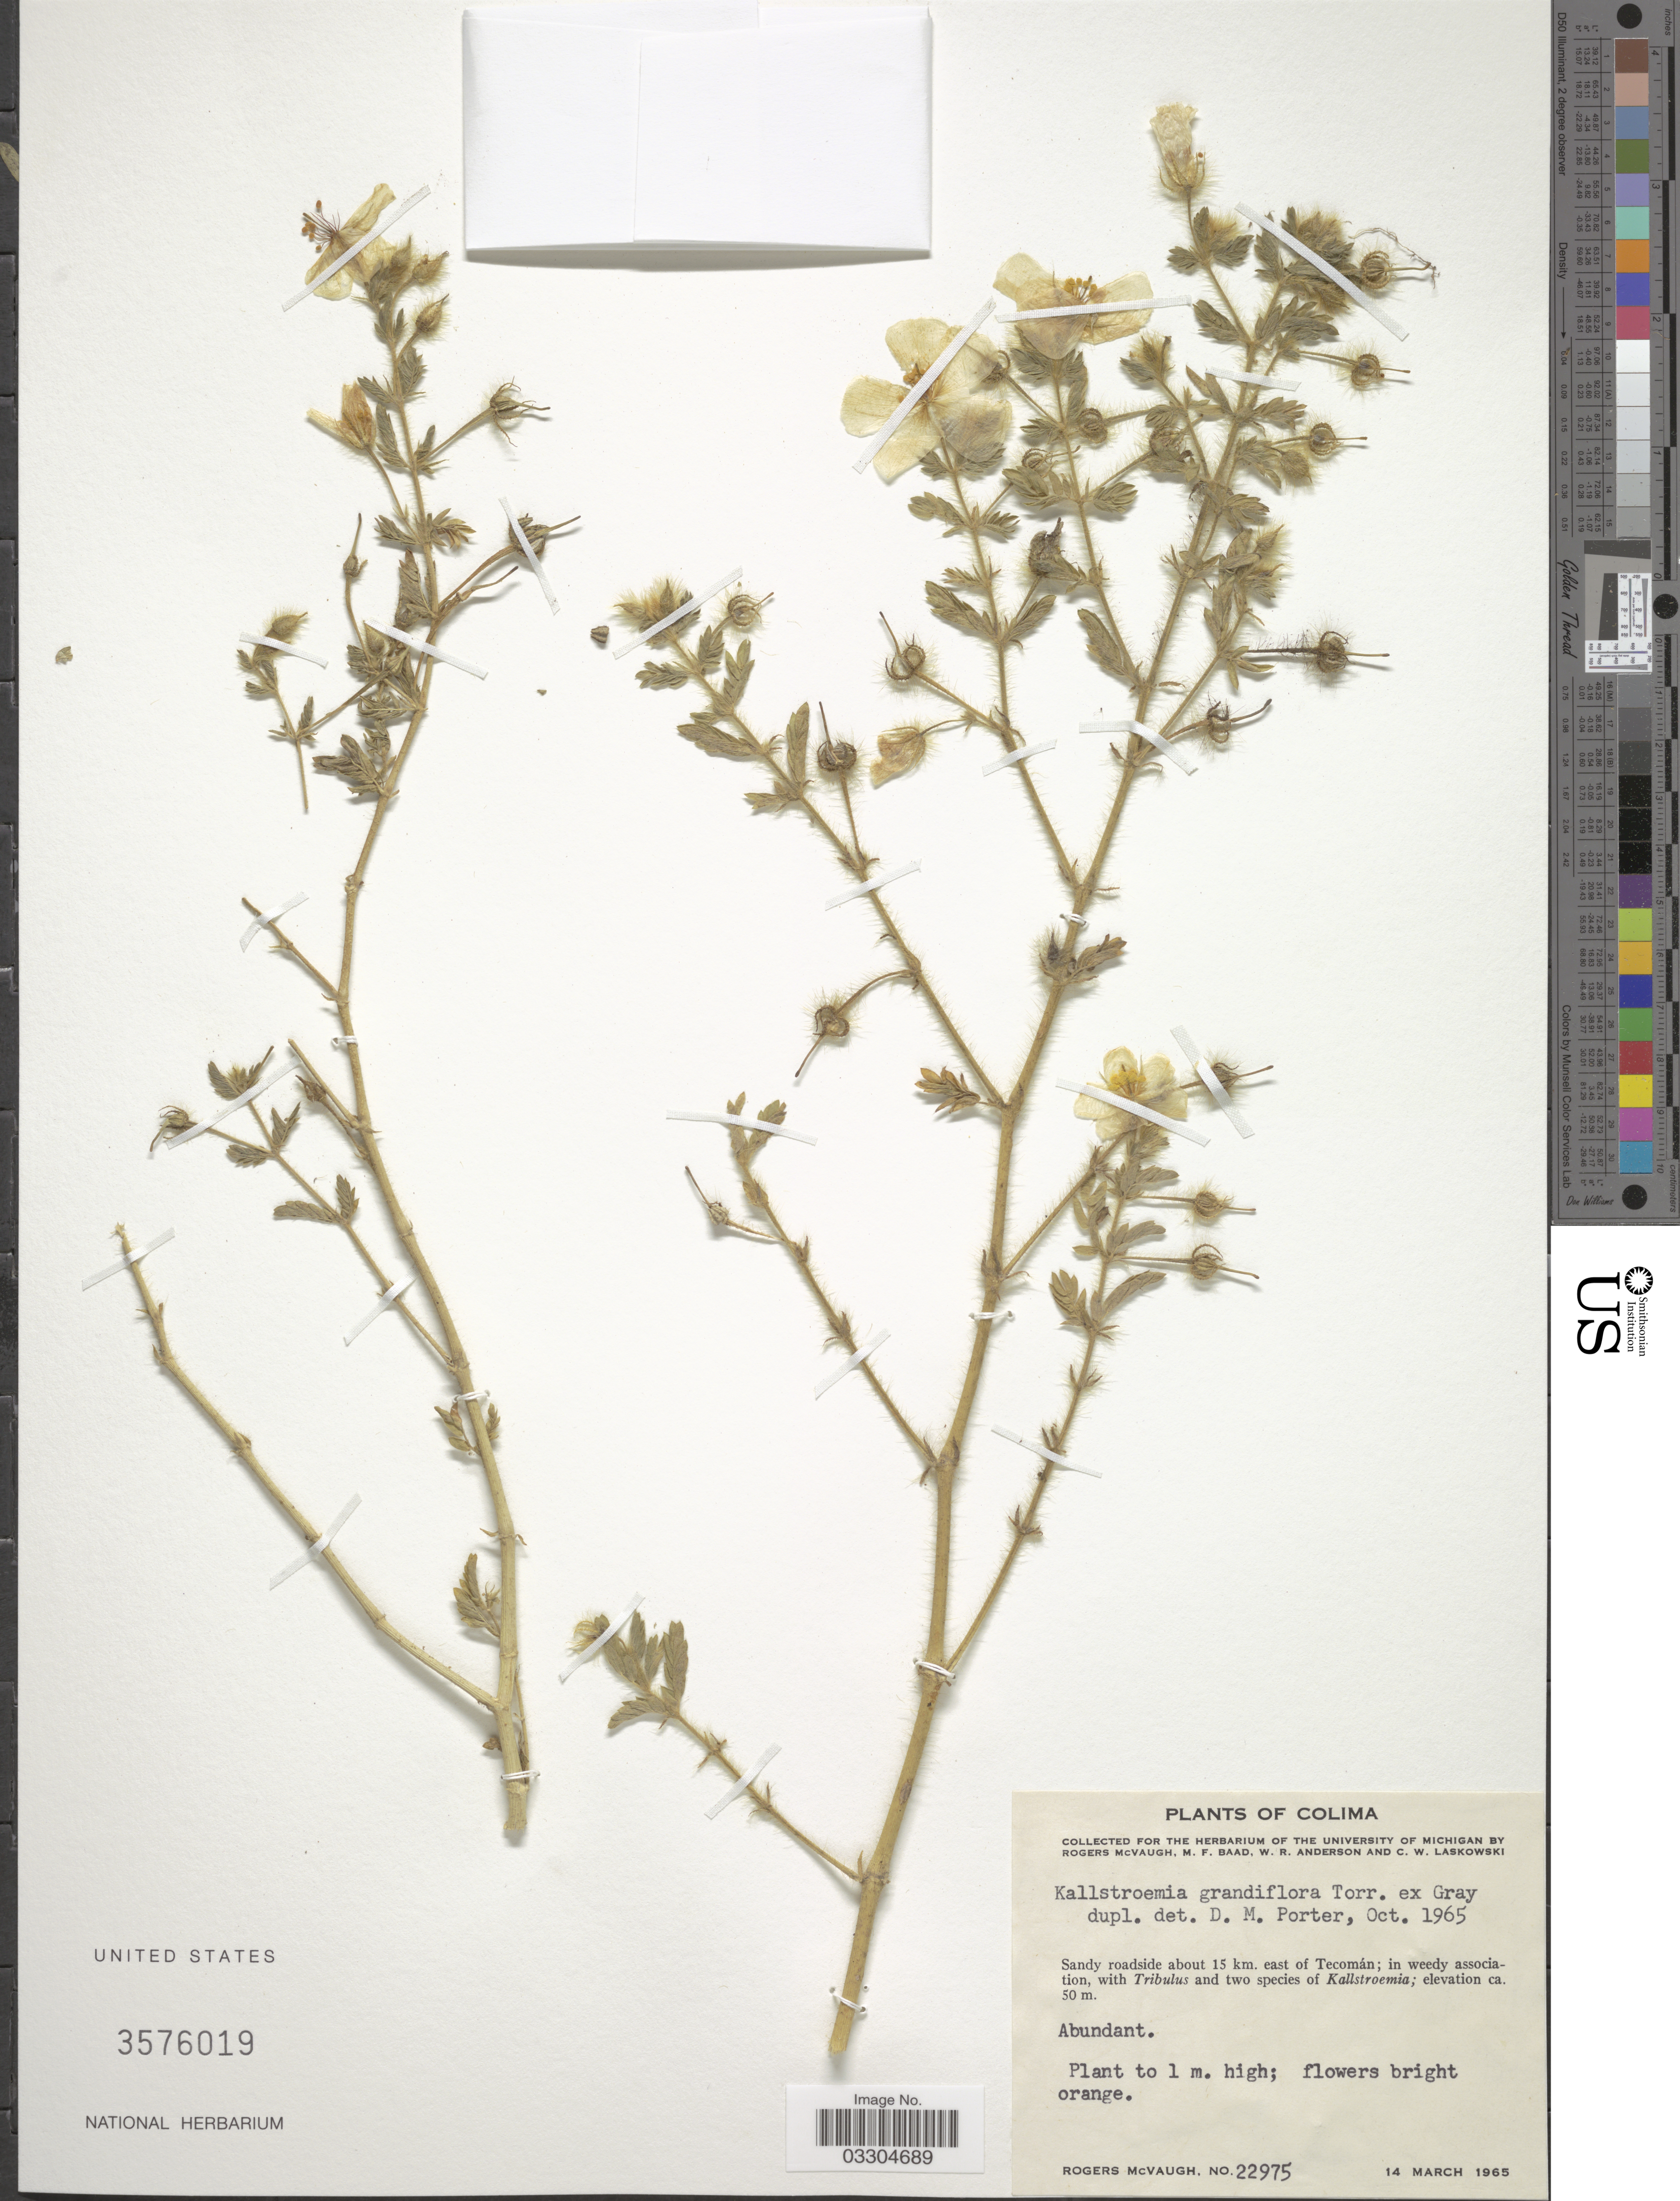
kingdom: Plantae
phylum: Tracheophyta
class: Magnoliopsida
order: Zygophyllales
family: Zygophyllaceae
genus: Kallstroemia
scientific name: Kallstroemia grandiflora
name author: Torr. ex A. Gray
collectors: R. McVaugh, M. F. Baad, W. Anderson & C. Laskowski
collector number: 22975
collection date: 1965-03-14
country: Mexico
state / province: Colima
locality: About 15 km. east of Tecomán.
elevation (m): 50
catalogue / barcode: US 3576019